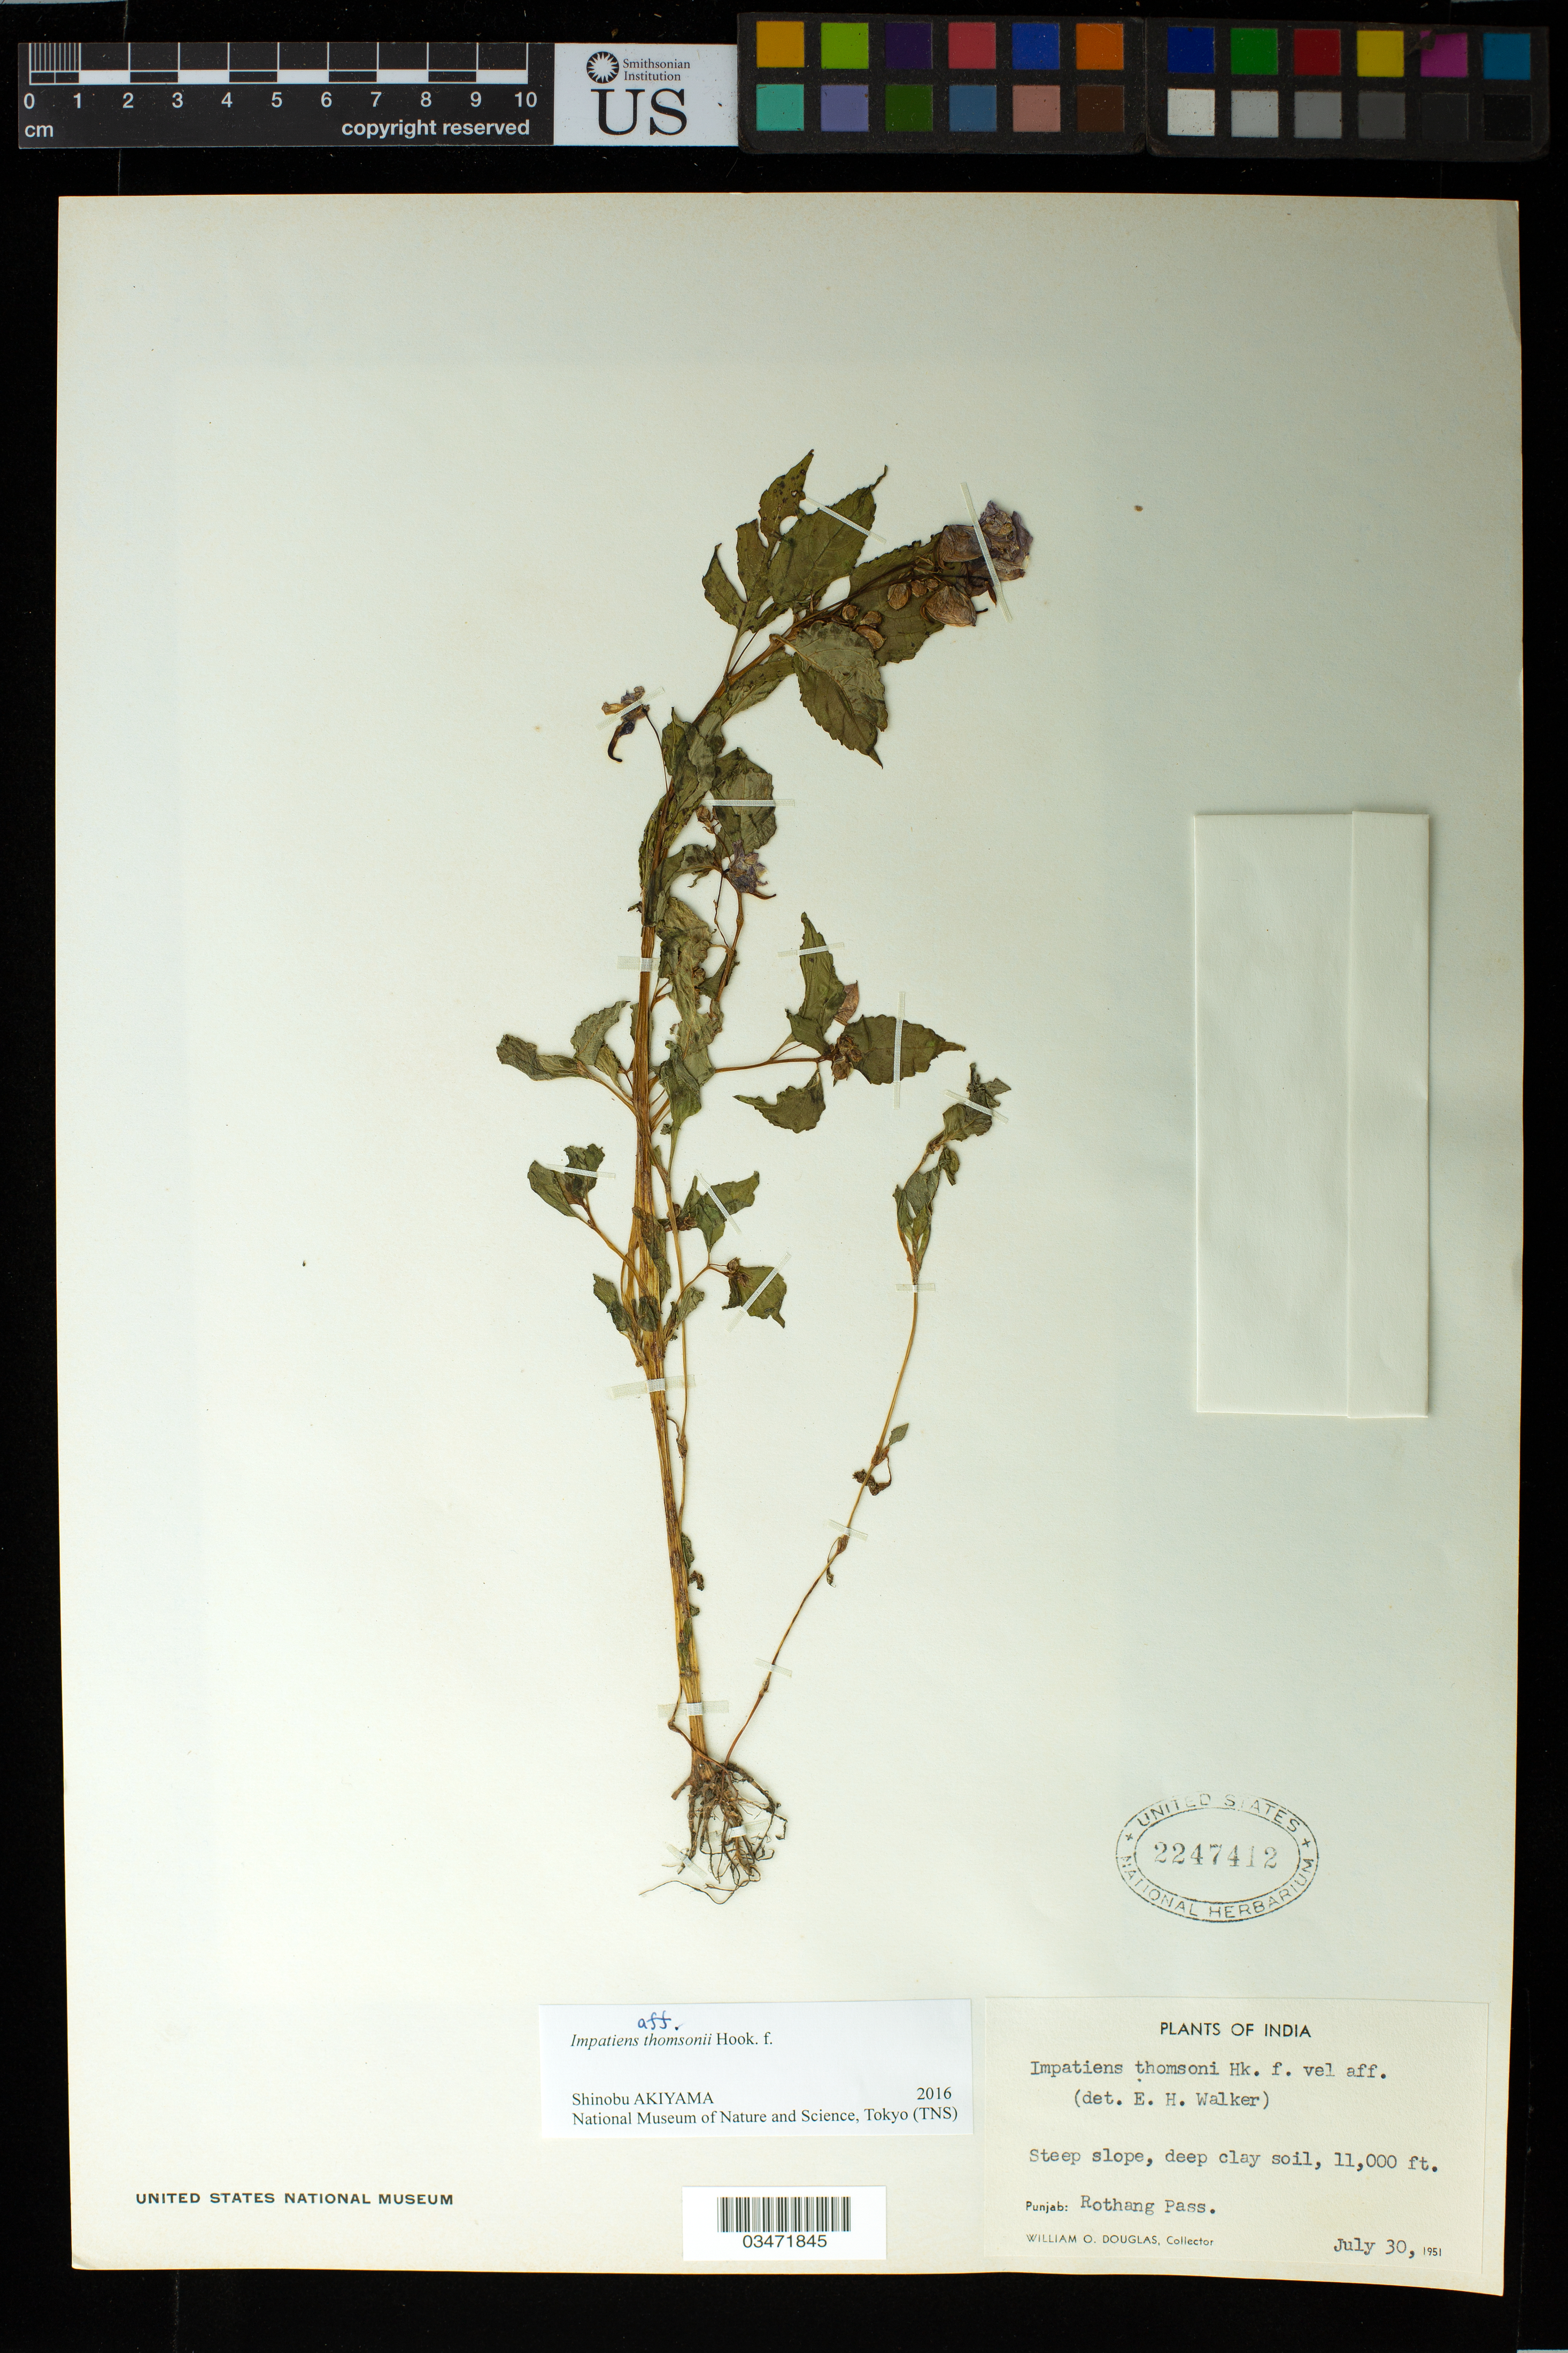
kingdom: Plantae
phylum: Tracheophyta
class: Magnoliopsida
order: Ericales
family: Balsaminaceae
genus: Impatiens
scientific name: Impatiens thomsonii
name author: Hook. f.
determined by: Akiyama, Shinobu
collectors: W. Douglas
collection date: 1951-07-30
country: India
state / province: Himachal Pradesh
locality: Rothang Pass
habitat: Steep slope, deep clay soil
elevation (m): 3353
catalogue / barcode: US 2247412